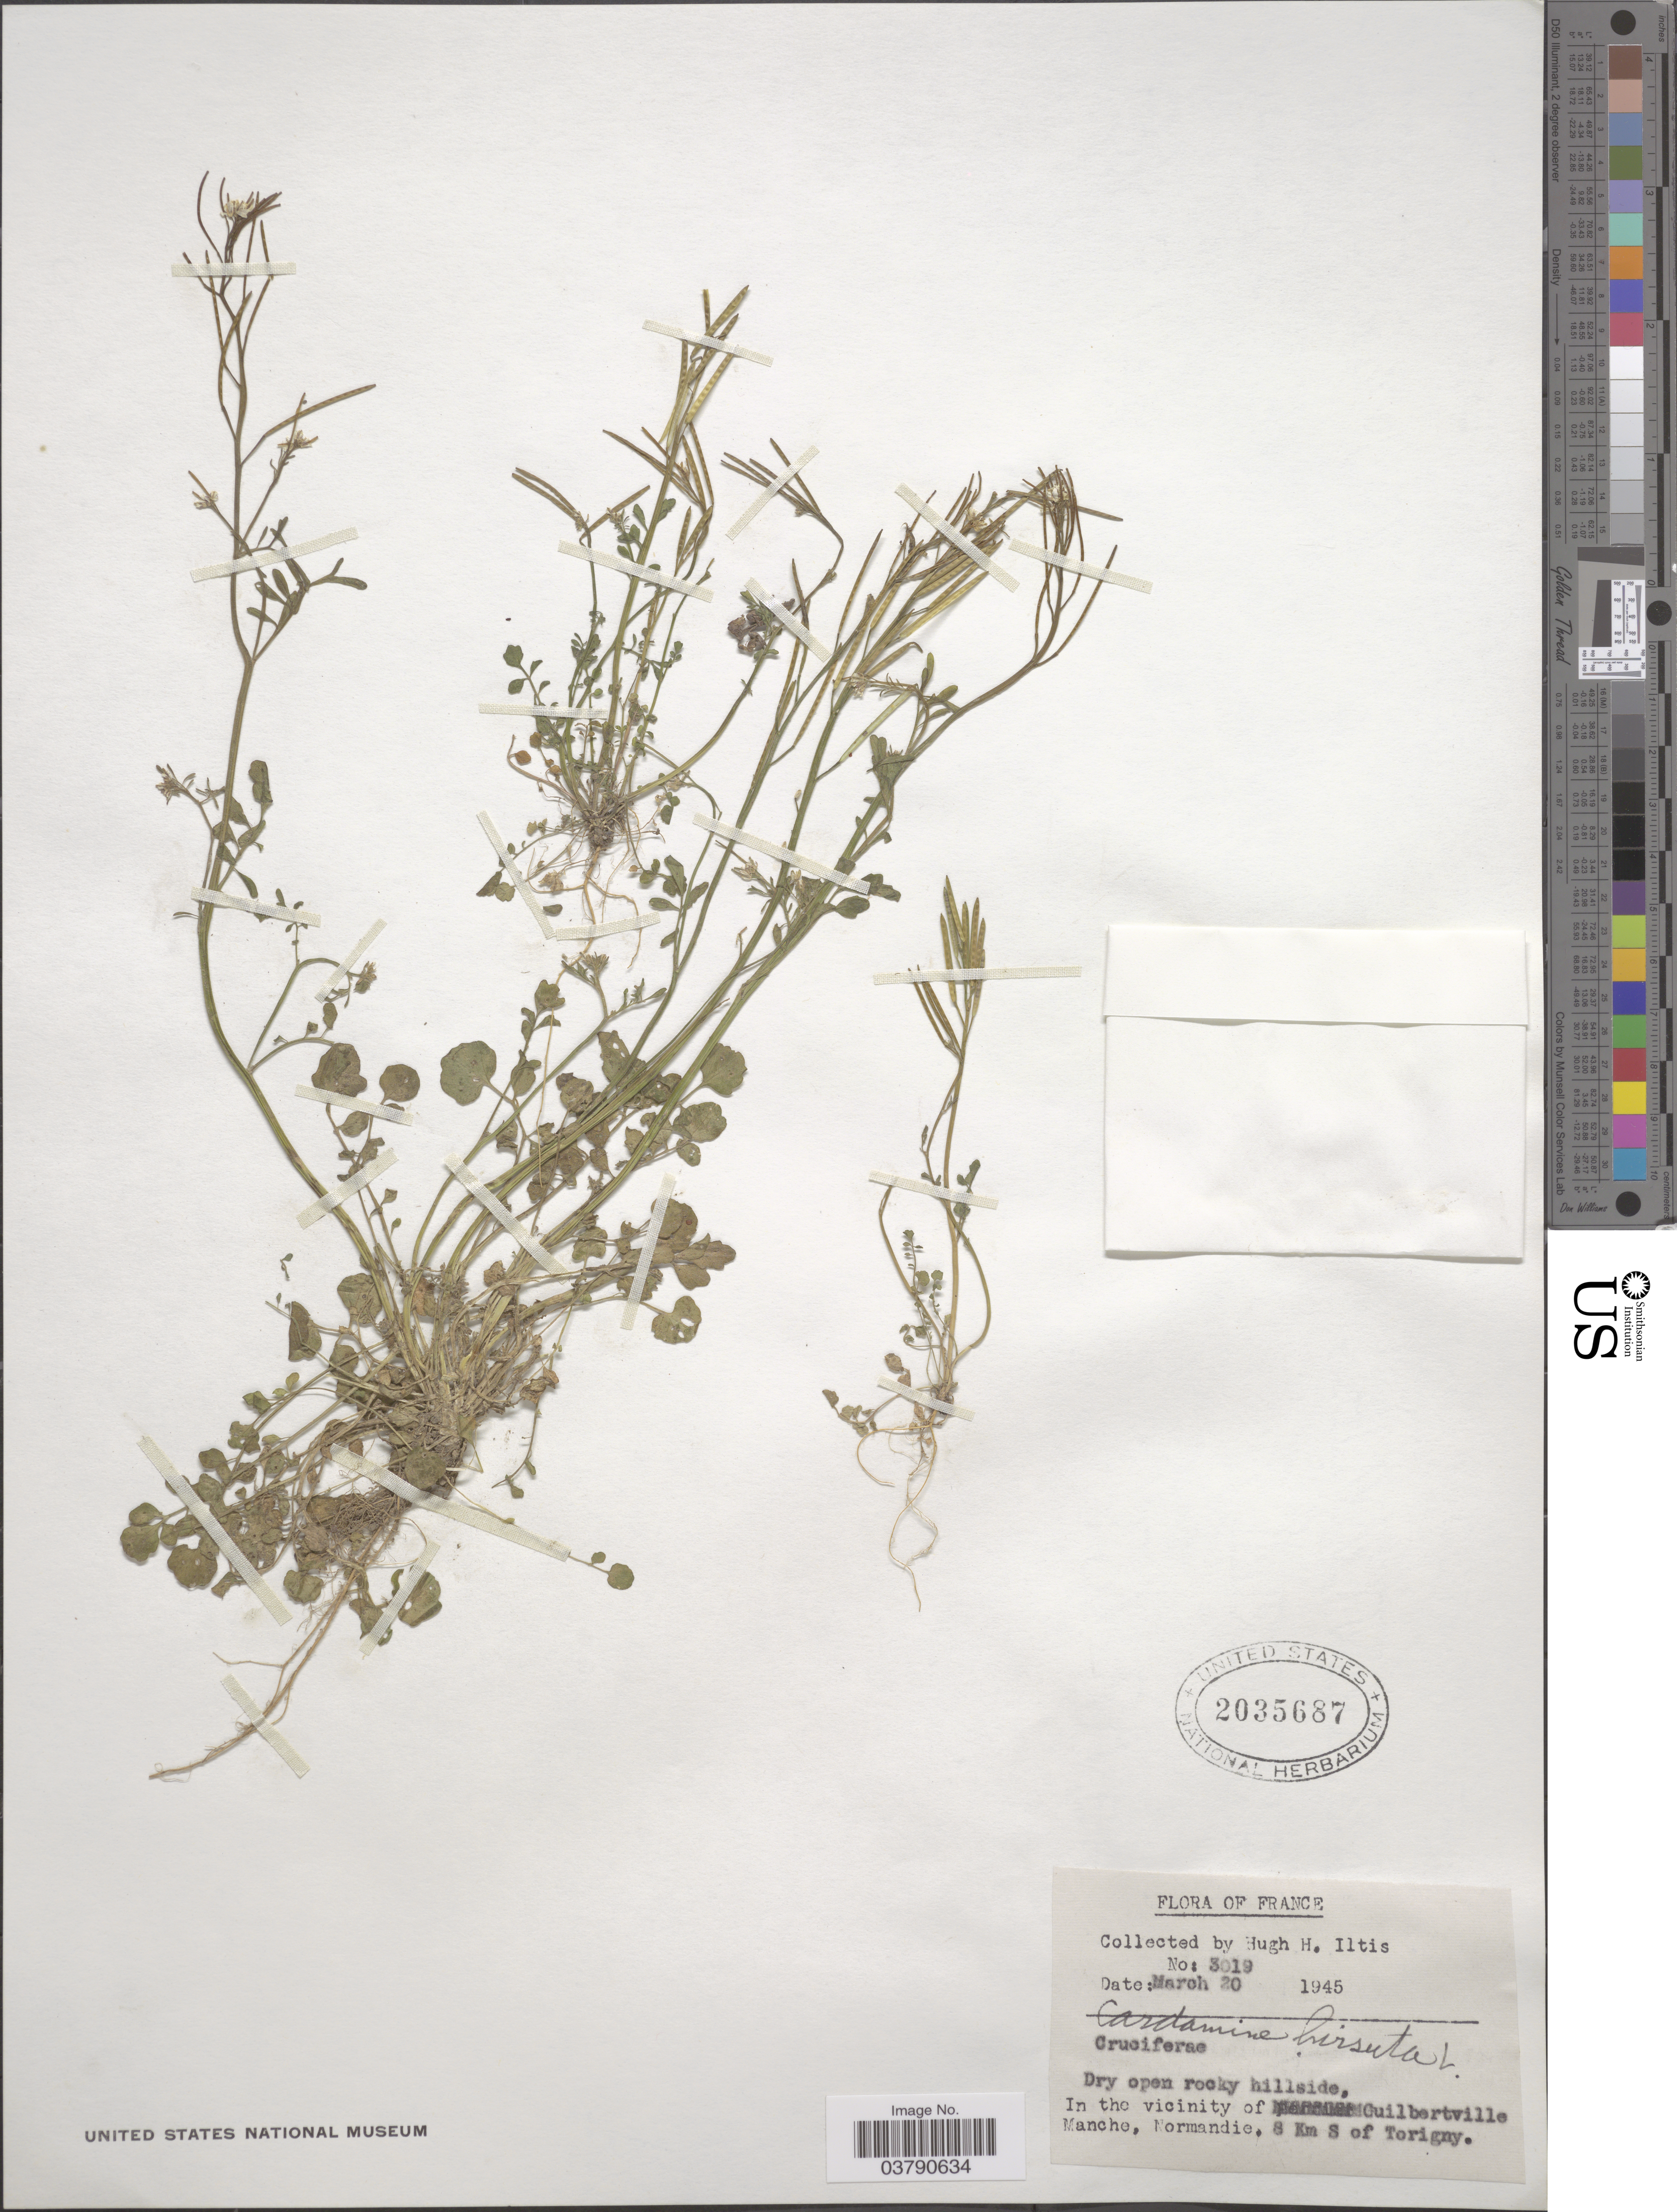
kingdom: Plantae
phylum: Tracheophyta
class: Magnoliopsida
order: Brassicales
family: Brassicaceae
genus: Cardamine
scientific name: Cardamine hirsuta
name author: L.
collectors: H. Iltis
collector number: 3019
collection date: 1945-03-20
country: France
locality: In the vicinity of Guilbertville. Manche, Normandie, 8 Km S of Torigny.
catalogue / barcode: US 2035687